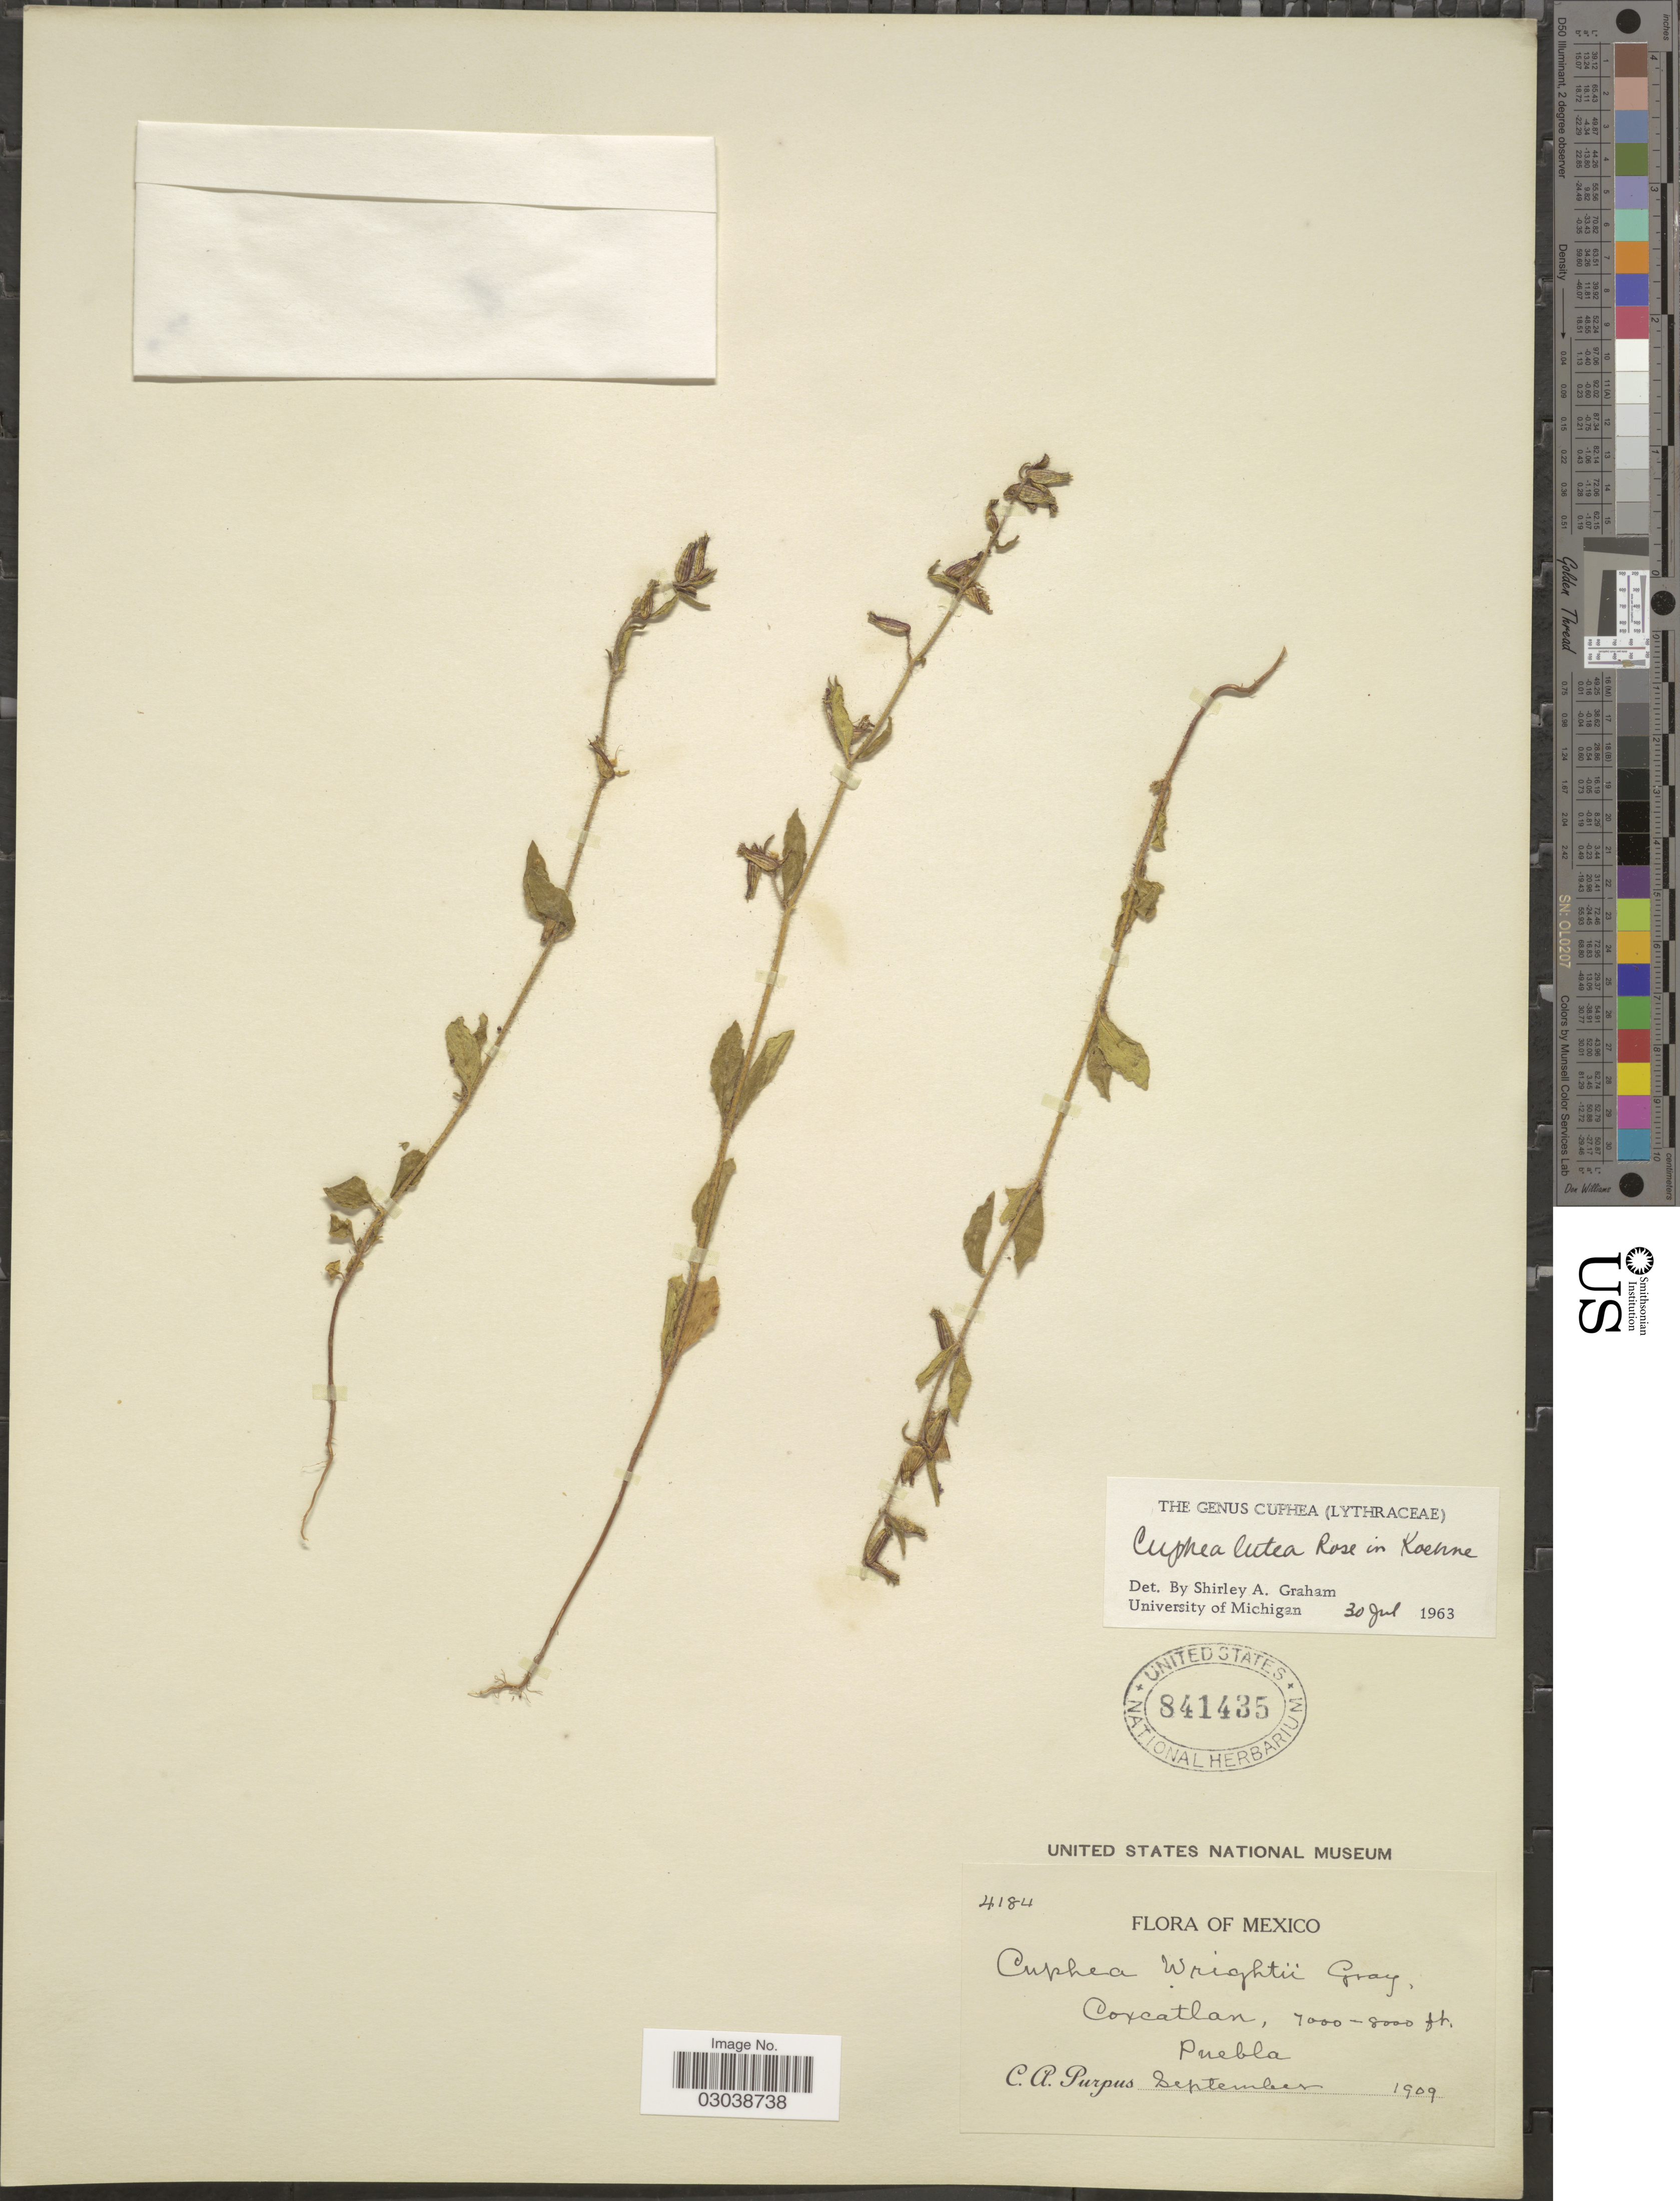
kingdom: Plantae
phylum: Tracheophyta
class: Magnoliopsida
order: Myrtales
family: Lythraceae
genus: Cuphea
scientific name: Cuphea lutea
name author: Rose in Koehne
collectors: C. A. Purpus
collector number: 4184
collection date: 1909-09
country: Mexico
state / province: Puebla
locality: Coxcatlan.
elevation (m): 2134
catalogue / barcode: US 841435